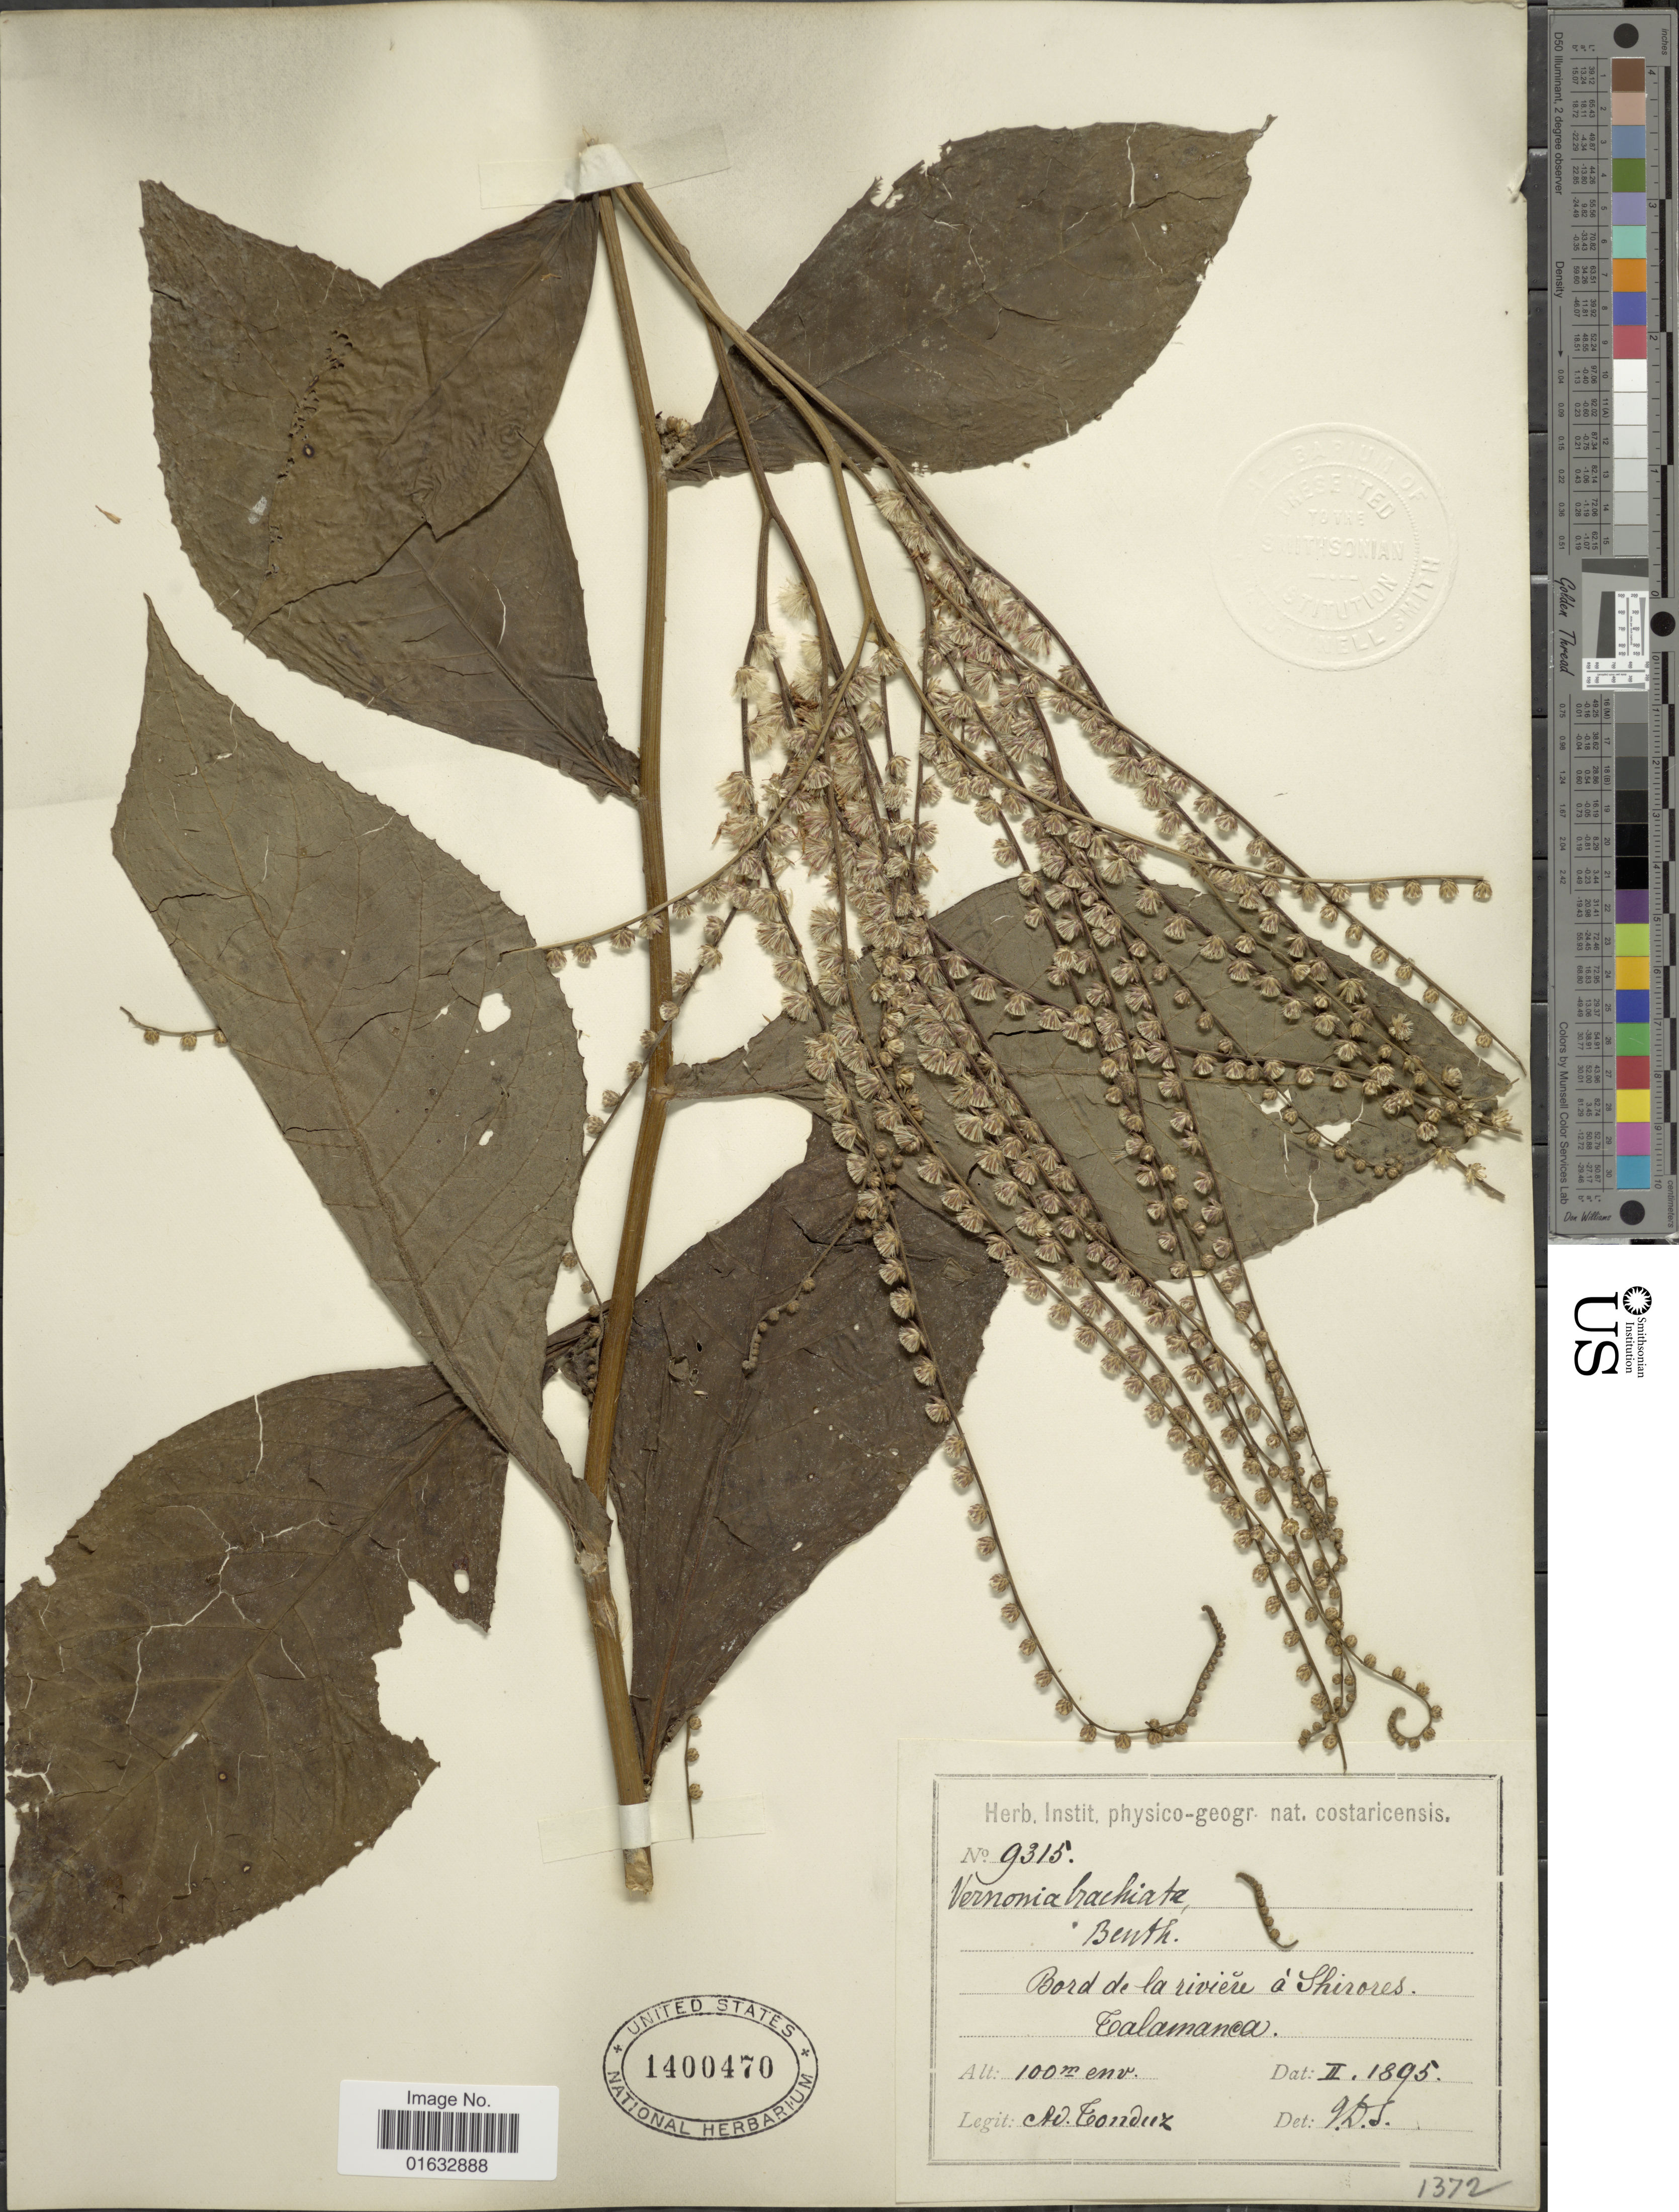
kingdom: Plantae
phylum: Tracheophyta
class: Magnoliopsida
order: Asterales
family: Asteraceae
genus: Eirmocephala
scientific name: Eirmocephala brachiata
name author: (Benth.) H. Rob.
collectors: A. Tonduz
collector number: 9315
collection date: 1895-02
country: Costa Rica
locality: Bord de la riviere a Shirores. Calamanca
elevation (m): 100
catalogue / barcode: US 1400470